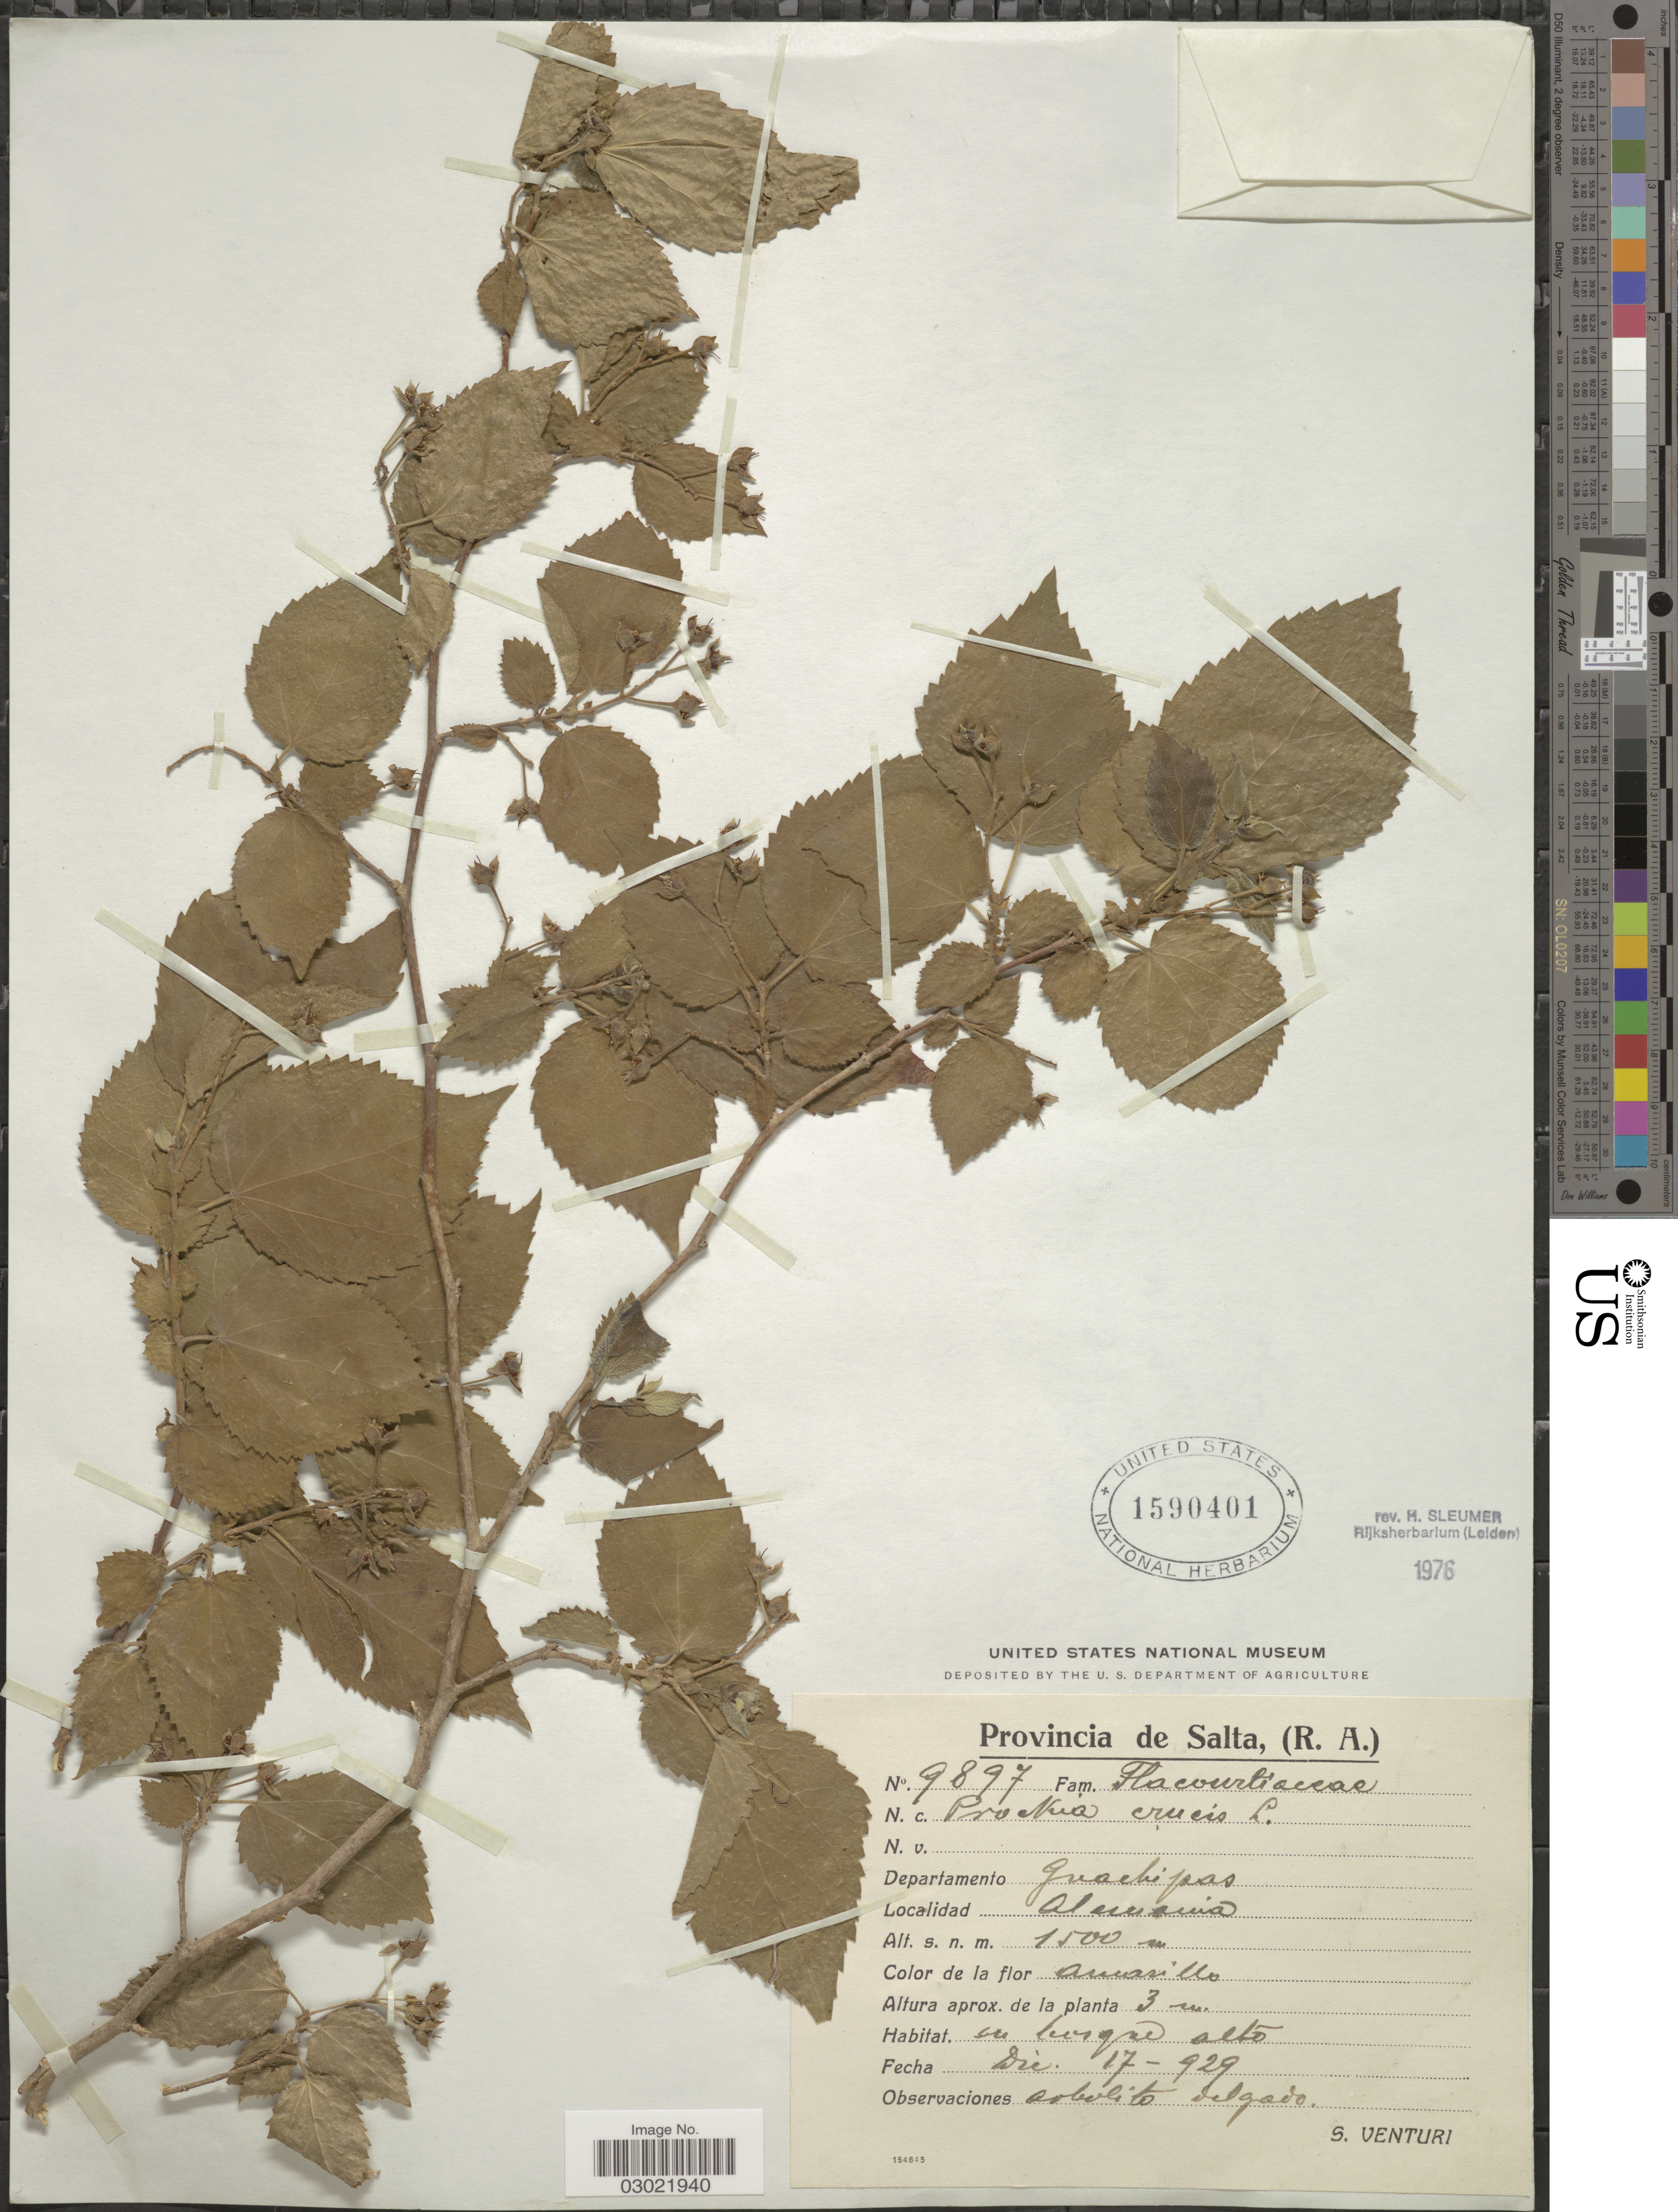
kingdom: Plantae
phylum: Tracheophyta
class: Magnoliopsida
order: Malpighiales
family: Salicaceae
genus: Prockia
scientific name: Prockia crucis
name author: P. Browne ex L.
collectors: S. Venturi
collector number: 9897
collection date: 1929-12-17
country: Argentina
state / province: Salta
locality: (R.A.) Departamento Guachipas. Alemania.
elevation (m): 1500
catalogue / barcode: US 1590401